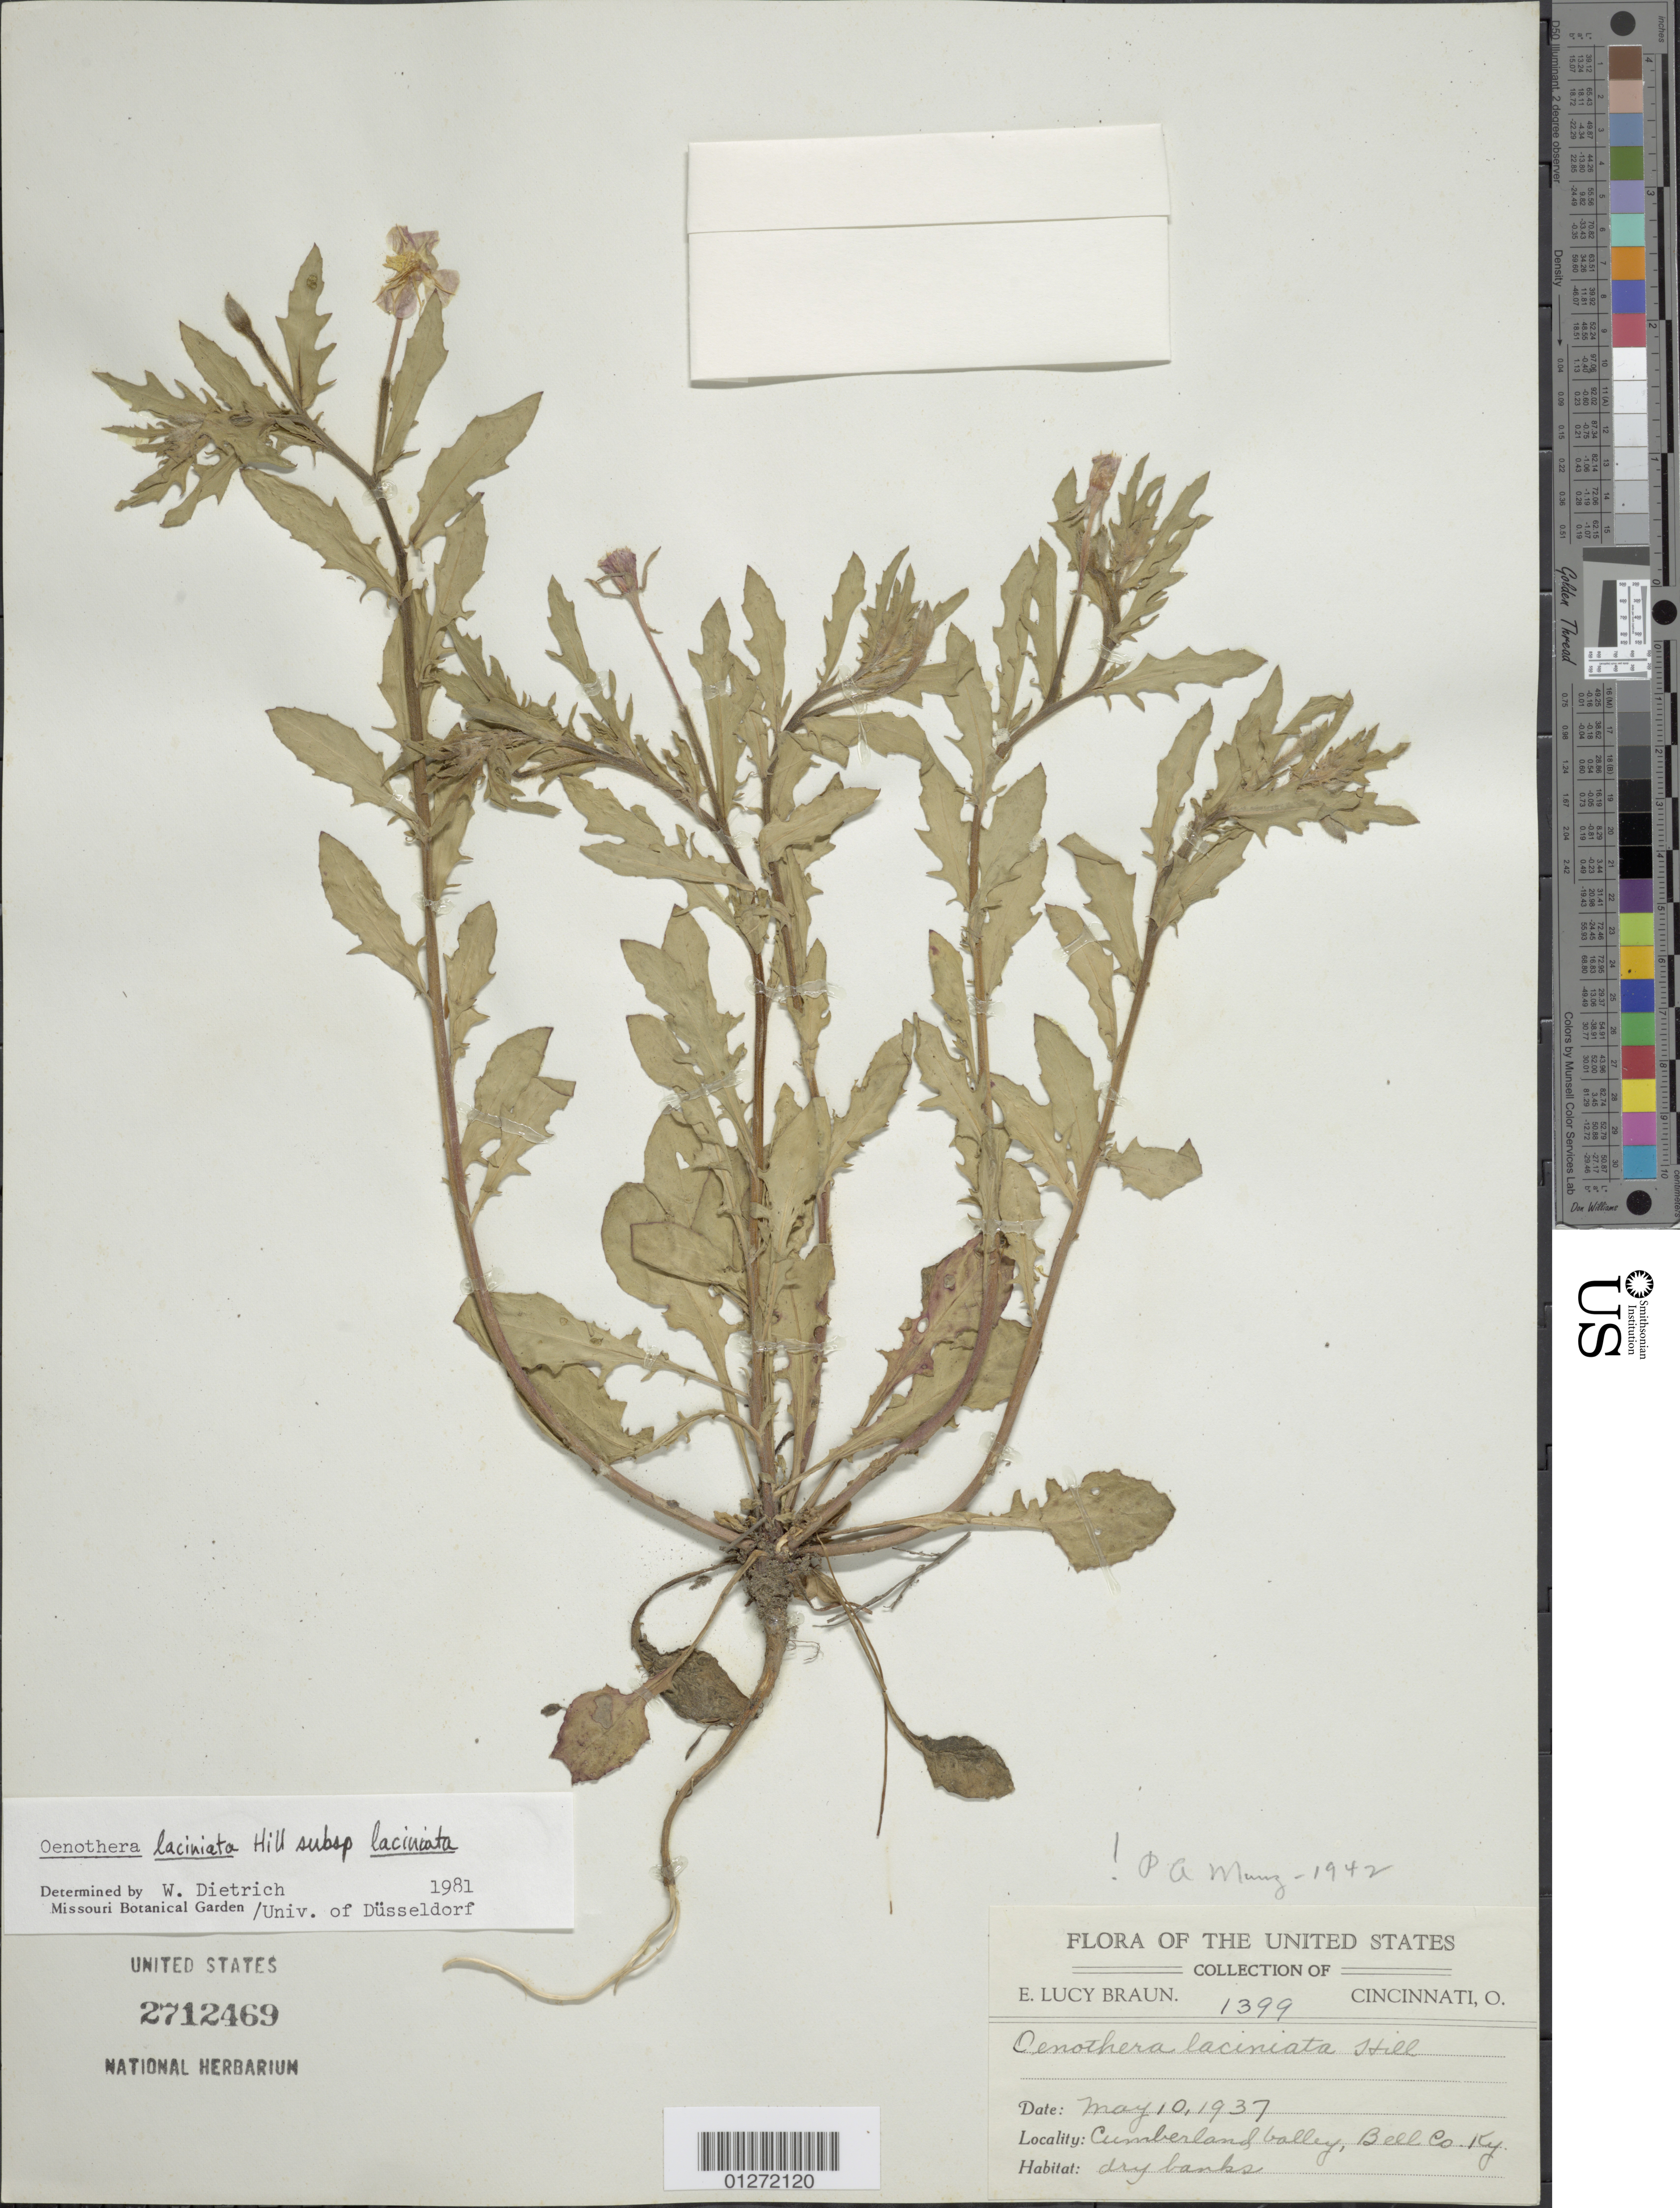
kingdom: Plantae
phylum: Tracheophyta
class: Magnoliopsida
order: Myrtales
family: Onagraceae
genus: Oenothera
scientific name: Oenothera laciniata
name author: Hill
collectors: E. L. Braun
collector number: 1399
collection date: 1937-05-10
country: United States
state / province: Kentucky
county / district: Bell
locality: Cumberland River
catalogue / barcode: US 2712469